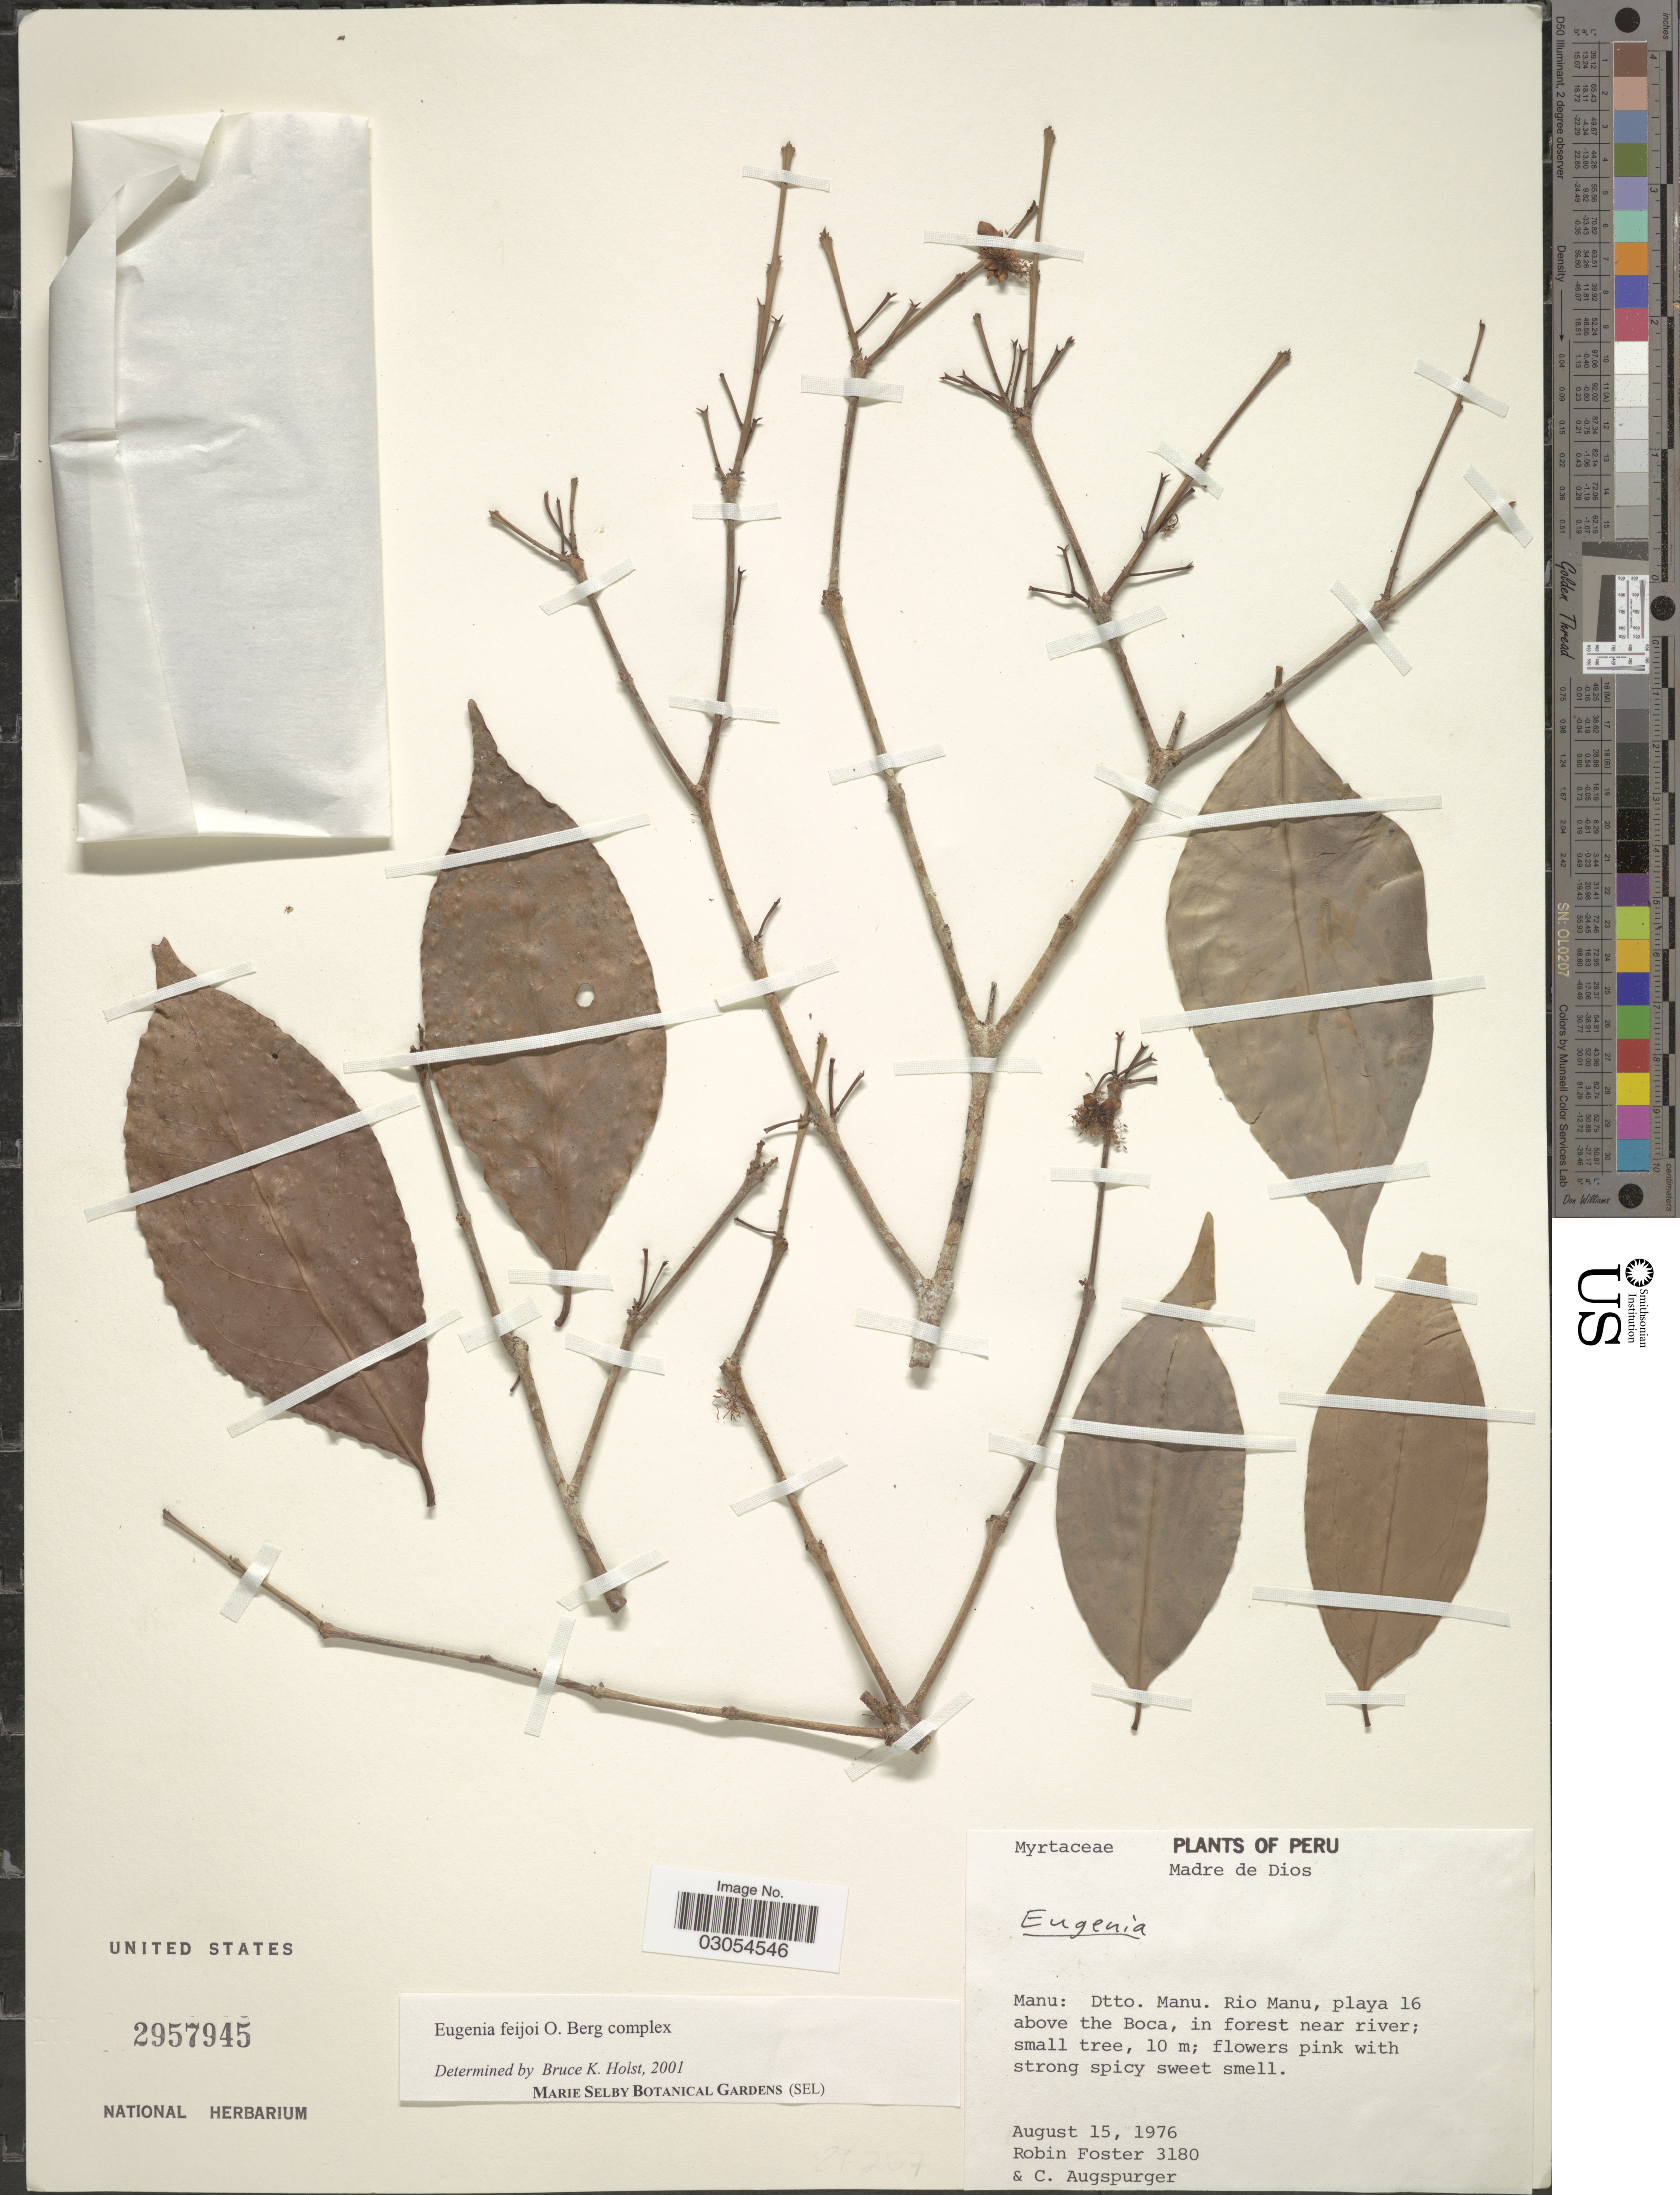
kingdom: Plantae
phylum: Tracheophyta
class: Magnoliopsida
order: Myrtales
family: Myrtaceae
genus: Eugenia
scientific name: Eugenia moschata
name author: (Aubl.) Nied. ex Durand & B.D. Jacks.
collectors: R. B. Foster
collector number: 3180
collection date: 1976-08-15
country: Peru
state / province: Madre de Dios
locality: Manu: Dtto. Manu. Rio Manu, playa 16 above the Boca, in forest near river.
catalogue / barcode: US 2957945